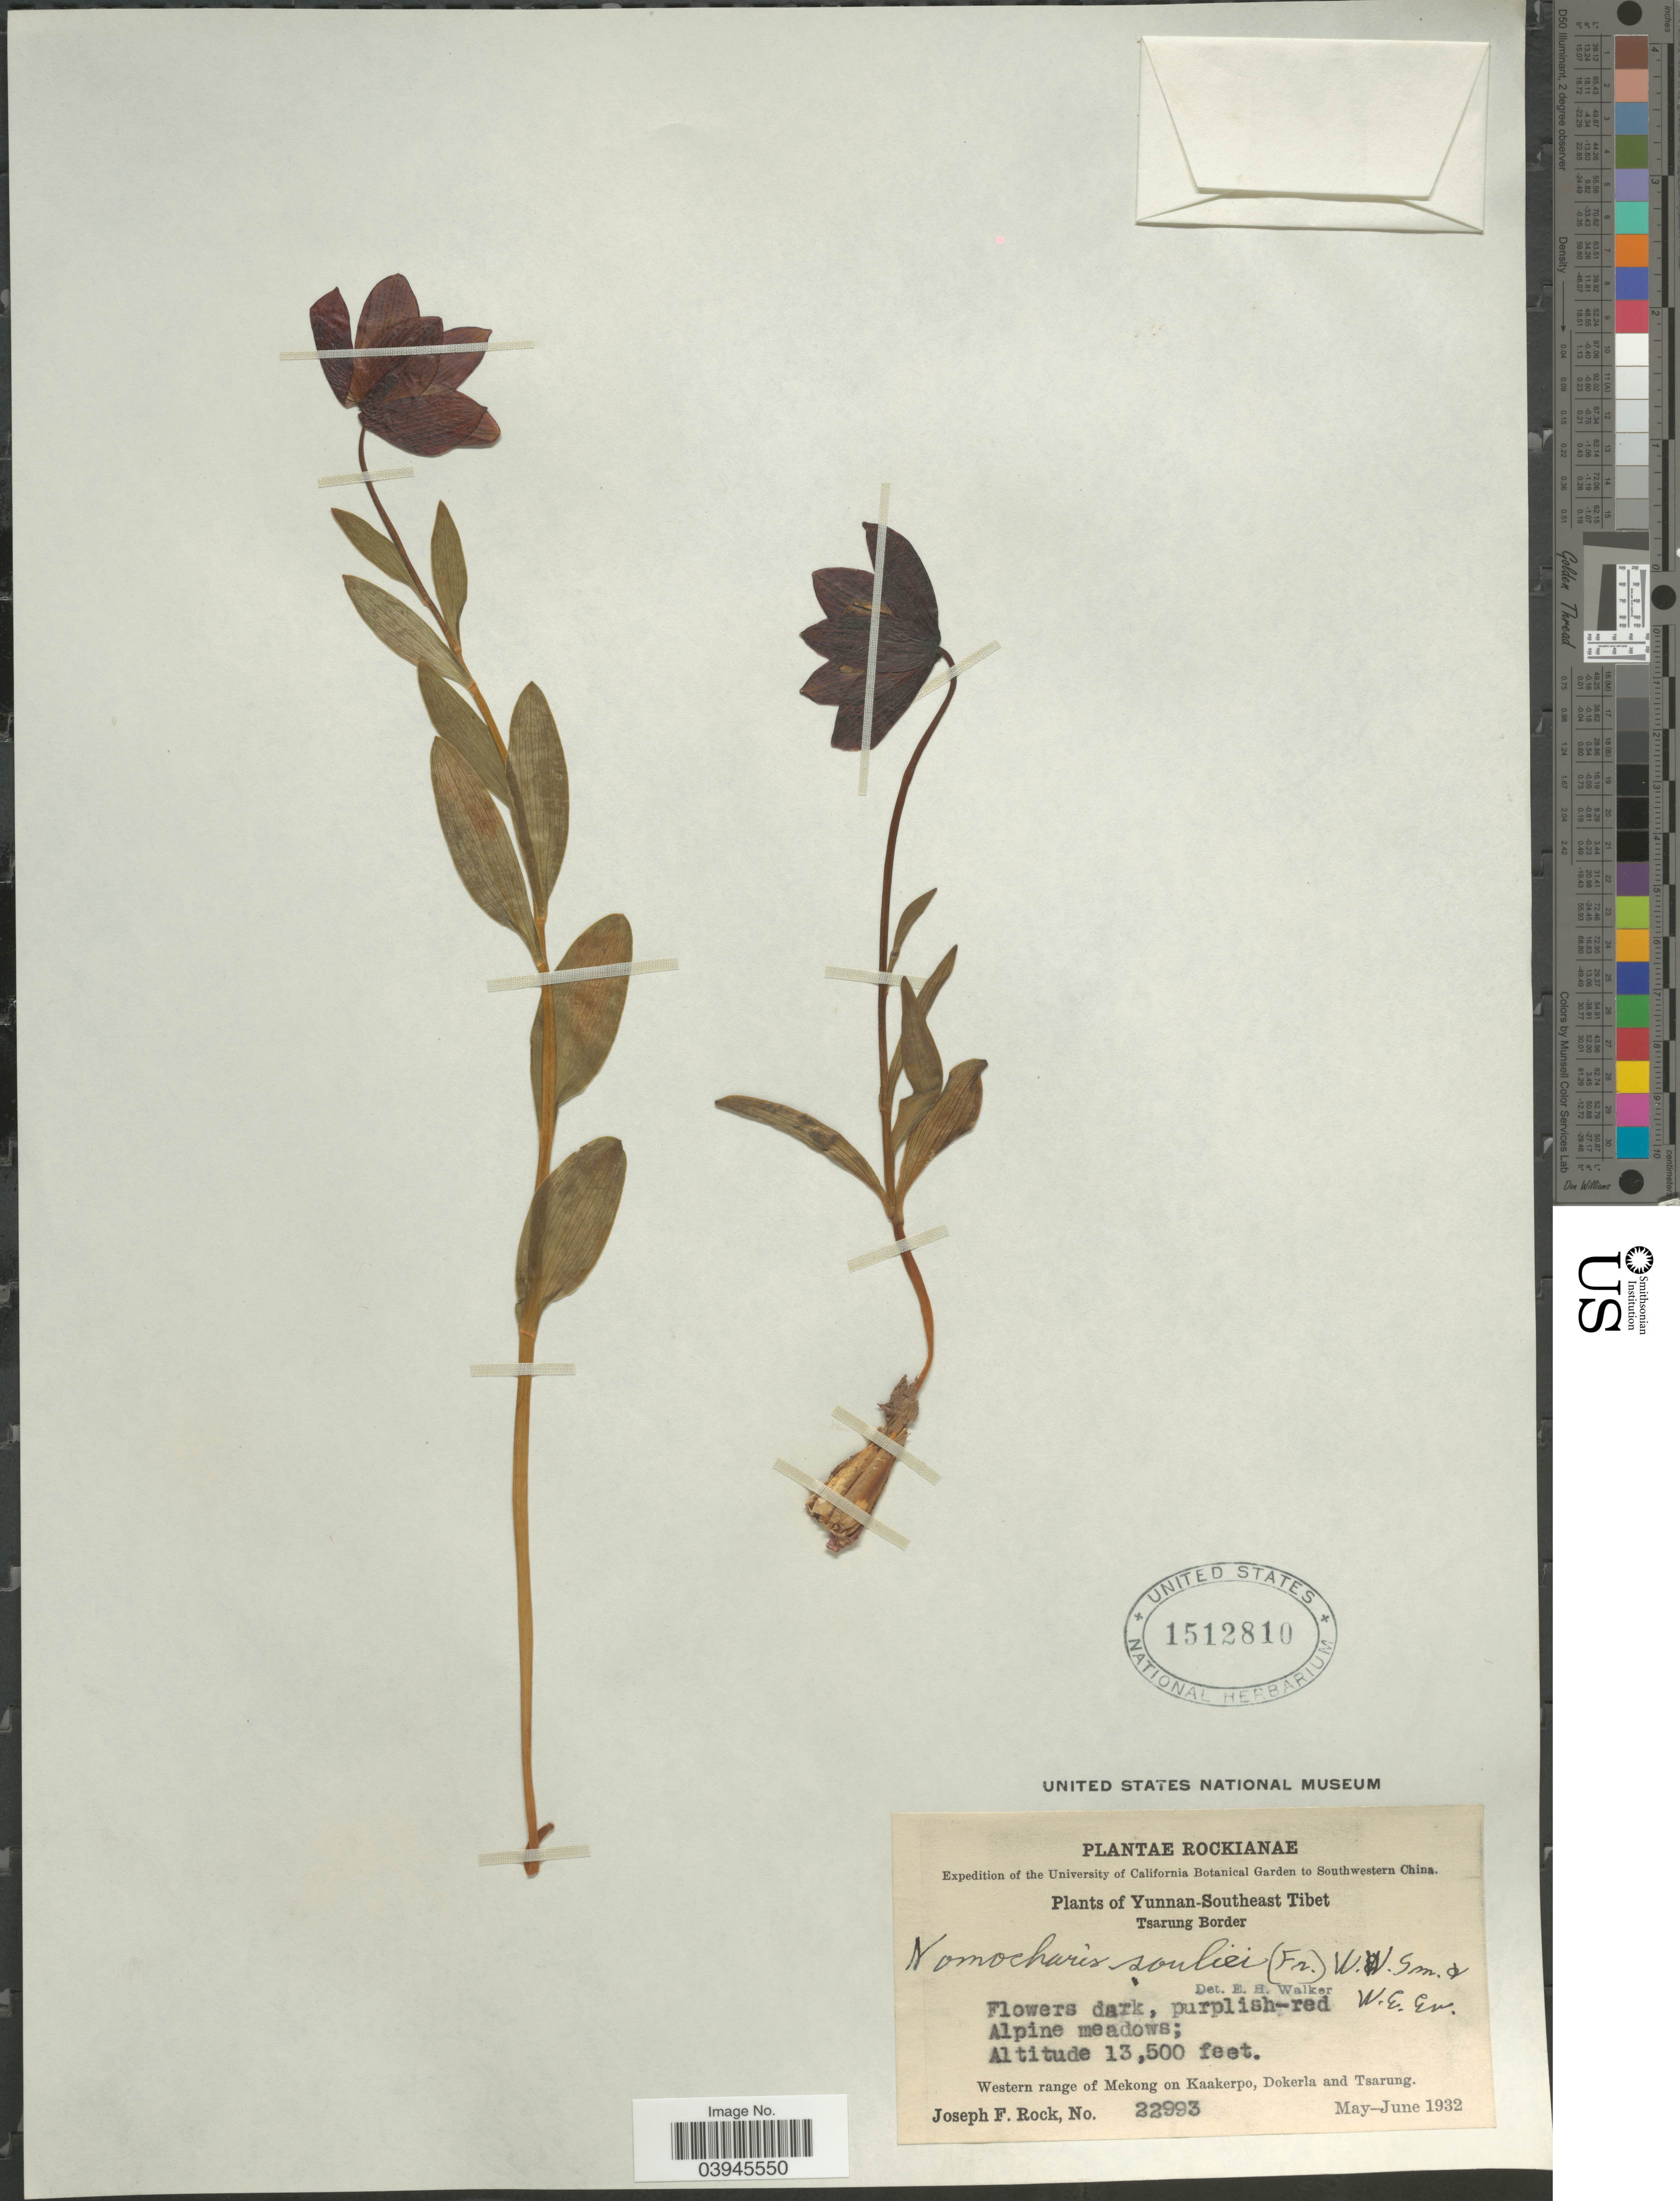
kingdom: Plantae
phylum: Tracheophyta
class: Liliopsida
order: Liliales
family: Liliaceae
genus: Lilium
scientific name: Lilium souliei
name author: (Franch.) Sealy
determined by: Strong, Mark T., (BOT), Smithsonian Institution - National Museum of Natural History (UNITED STATES)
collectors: J. F. Rock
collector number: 22993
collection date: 1932-05/1932-06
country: China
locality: Southwestern China. Yunnan-Southeast Tibet. Tsarung Border. Alpine meadows; Western range of Mekong on Kaakerpo, Dokerla and Tsarung.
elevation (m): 4115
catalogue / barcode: US 1512810